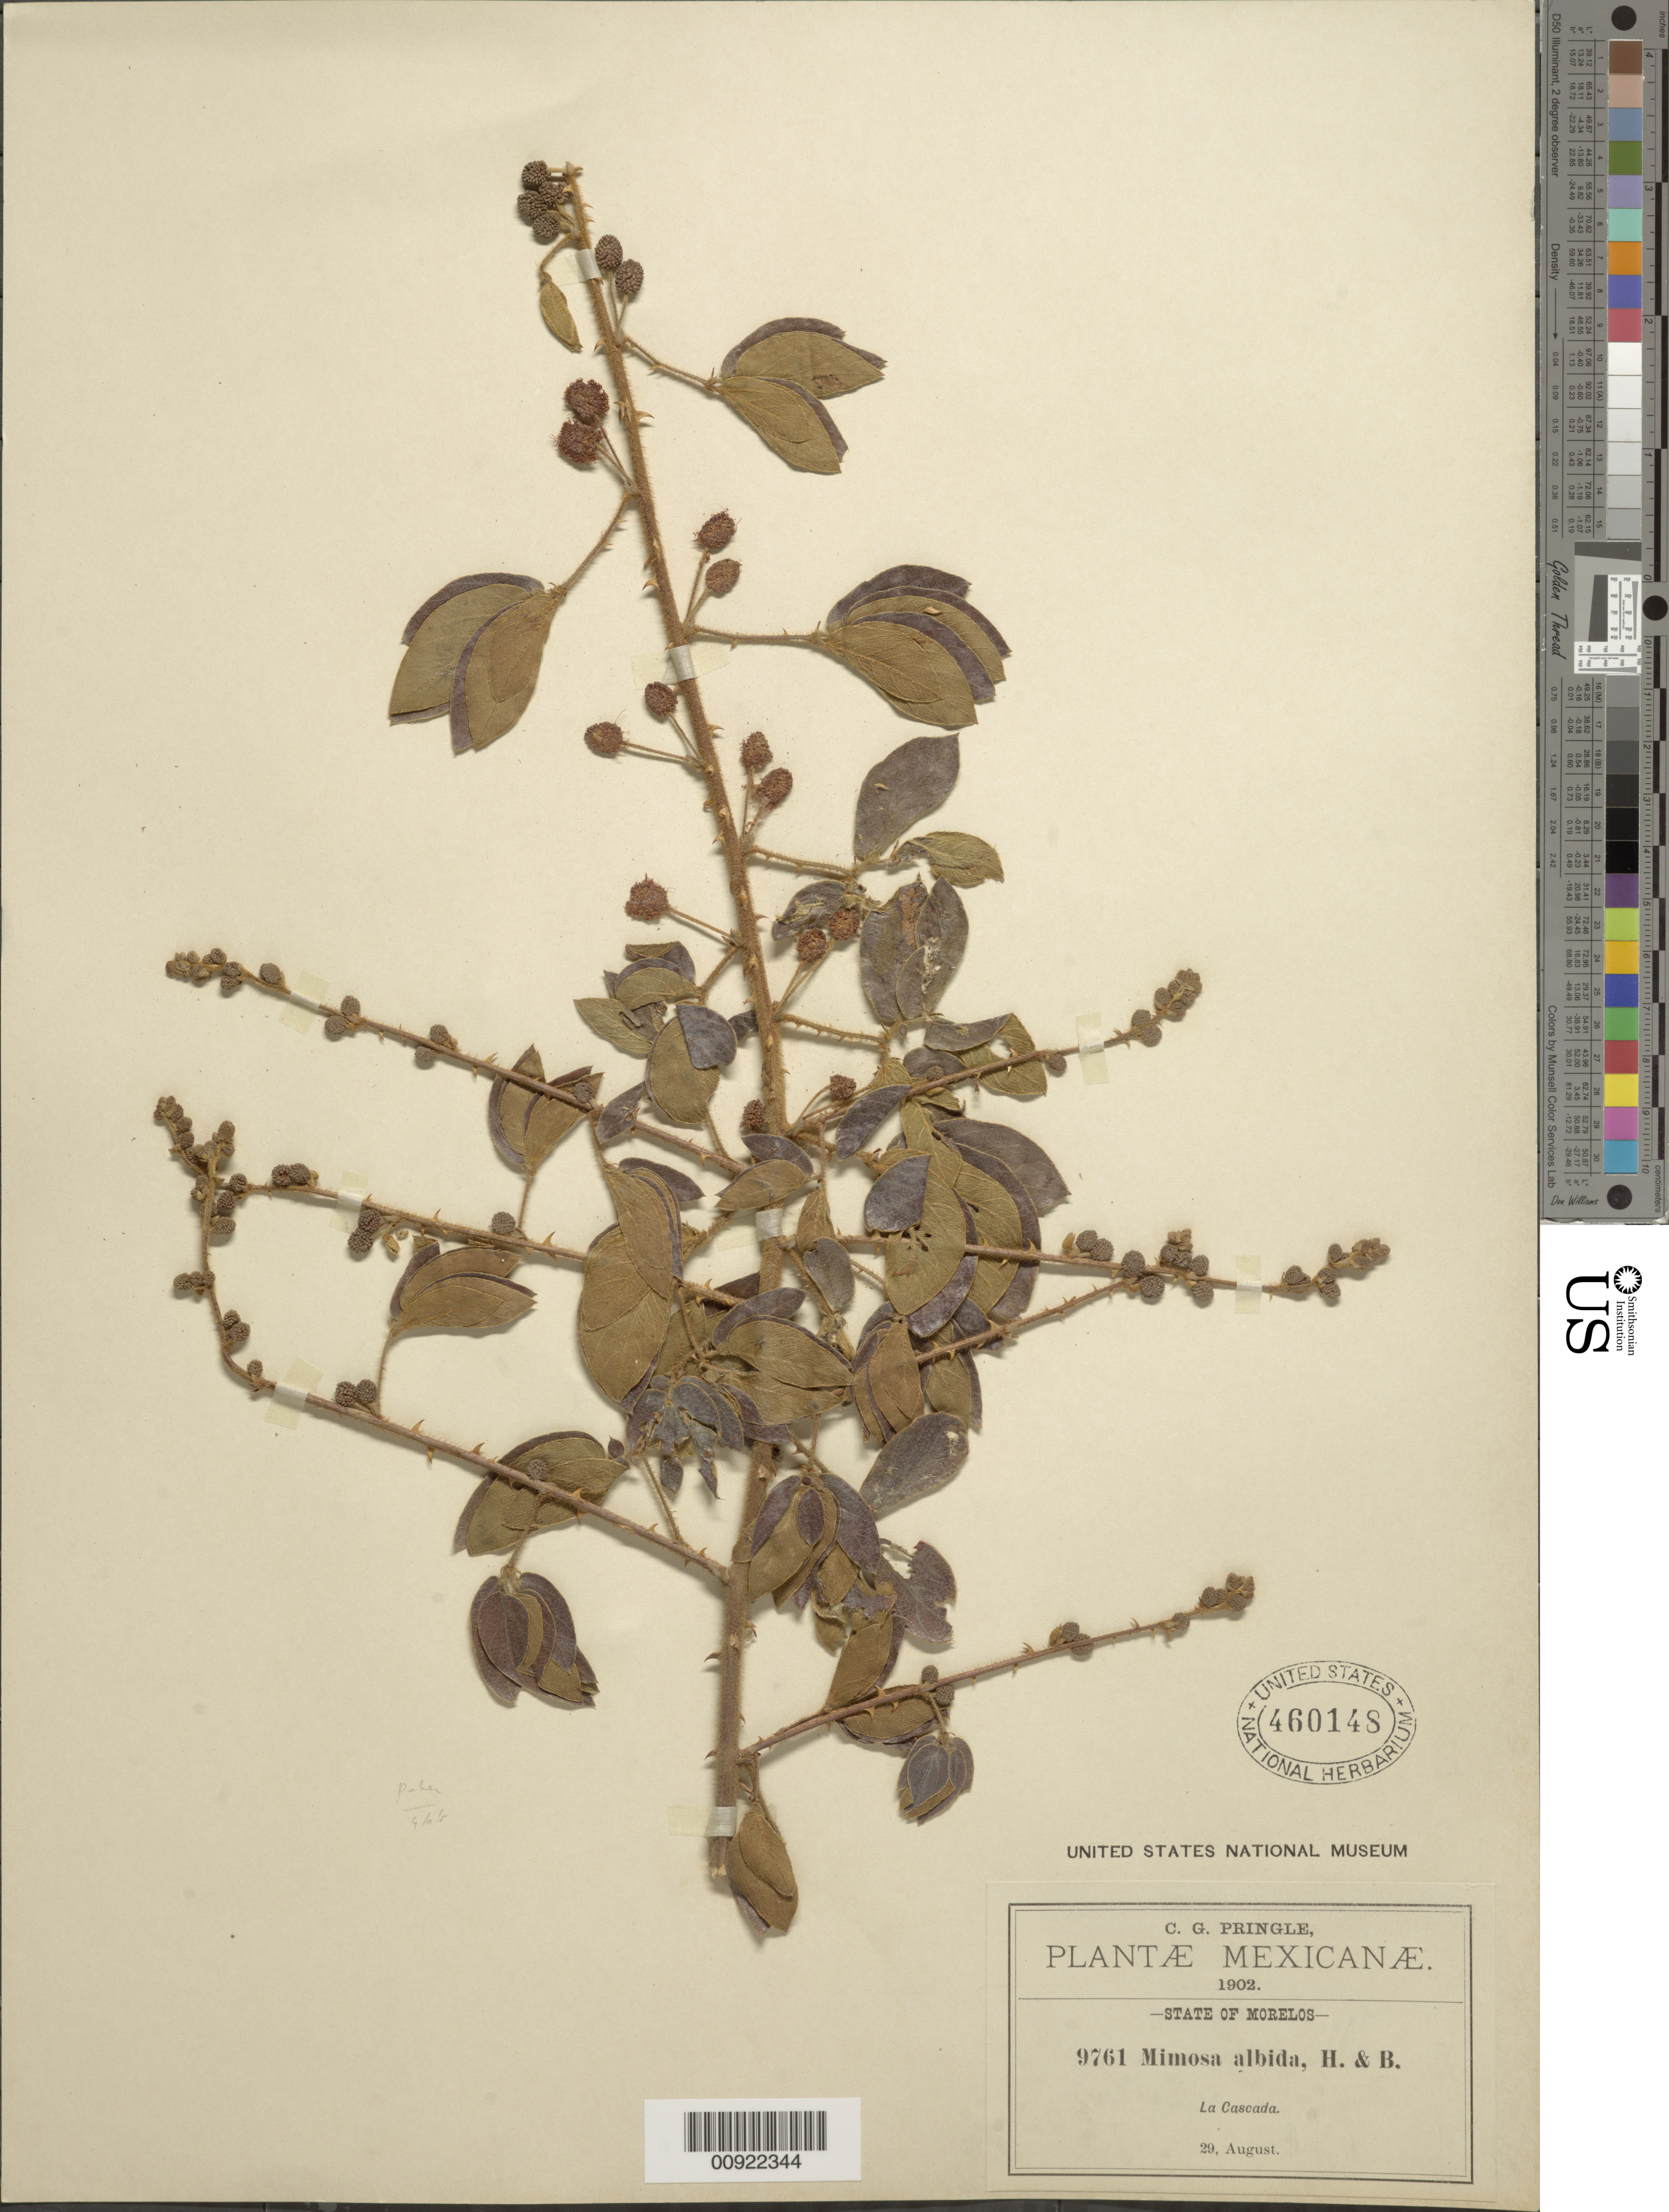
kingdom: Plantae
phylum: Tracheophyta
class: Magnoliopsida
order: Fabales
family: Fabaceae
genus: Mimosa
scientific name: Mimosa albida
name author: Humb. & Bonpl. ex Willd.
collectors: C. G. Pringle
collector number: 9761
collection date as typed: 29 Aug 1902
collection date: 1902-08-29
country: Mexico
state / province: Morelos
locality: La Cascada, State of Morelos.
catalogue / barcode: US 460148